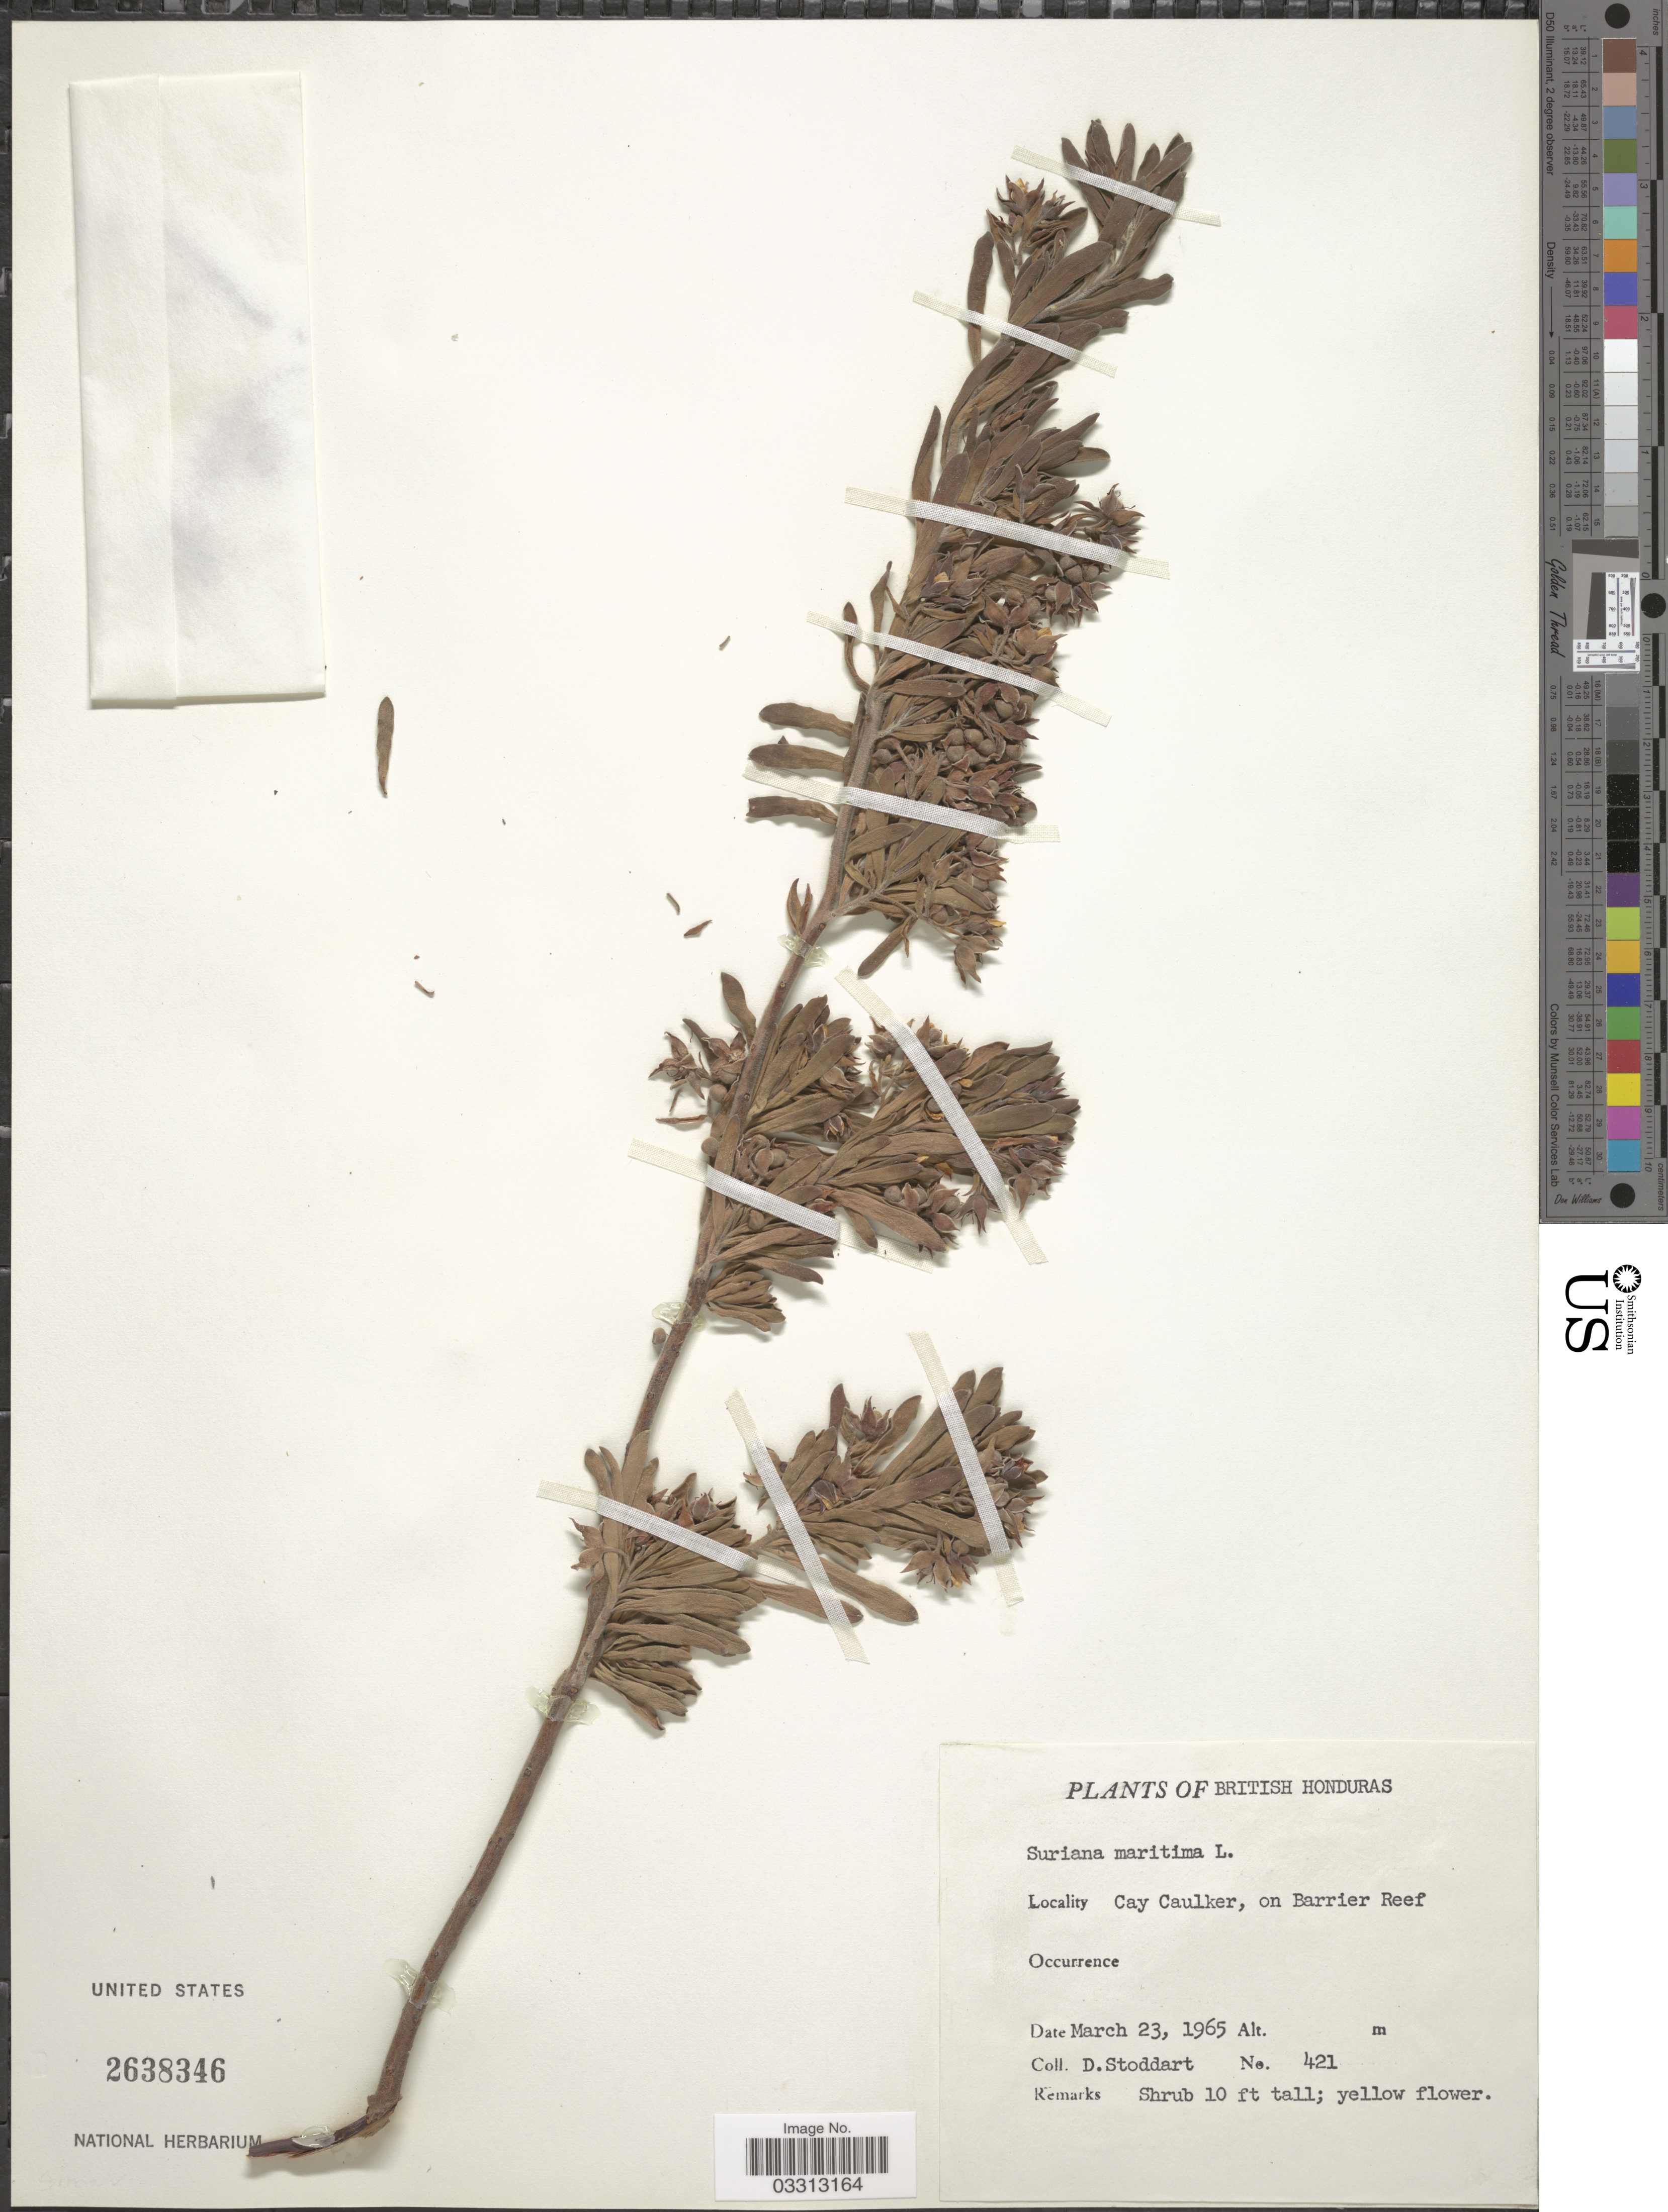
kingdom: Plantae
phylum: Tracheophyta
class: Magnoliopsida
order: Fabales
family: Surianaceae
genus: Suriana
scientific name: Suriana maritima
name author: L.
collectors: D. Stoddart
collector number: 421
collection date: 1965-03-23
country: Belize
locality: British Honduras. Cay Caulker, on Barrier Reef.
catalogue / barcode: US 2638346